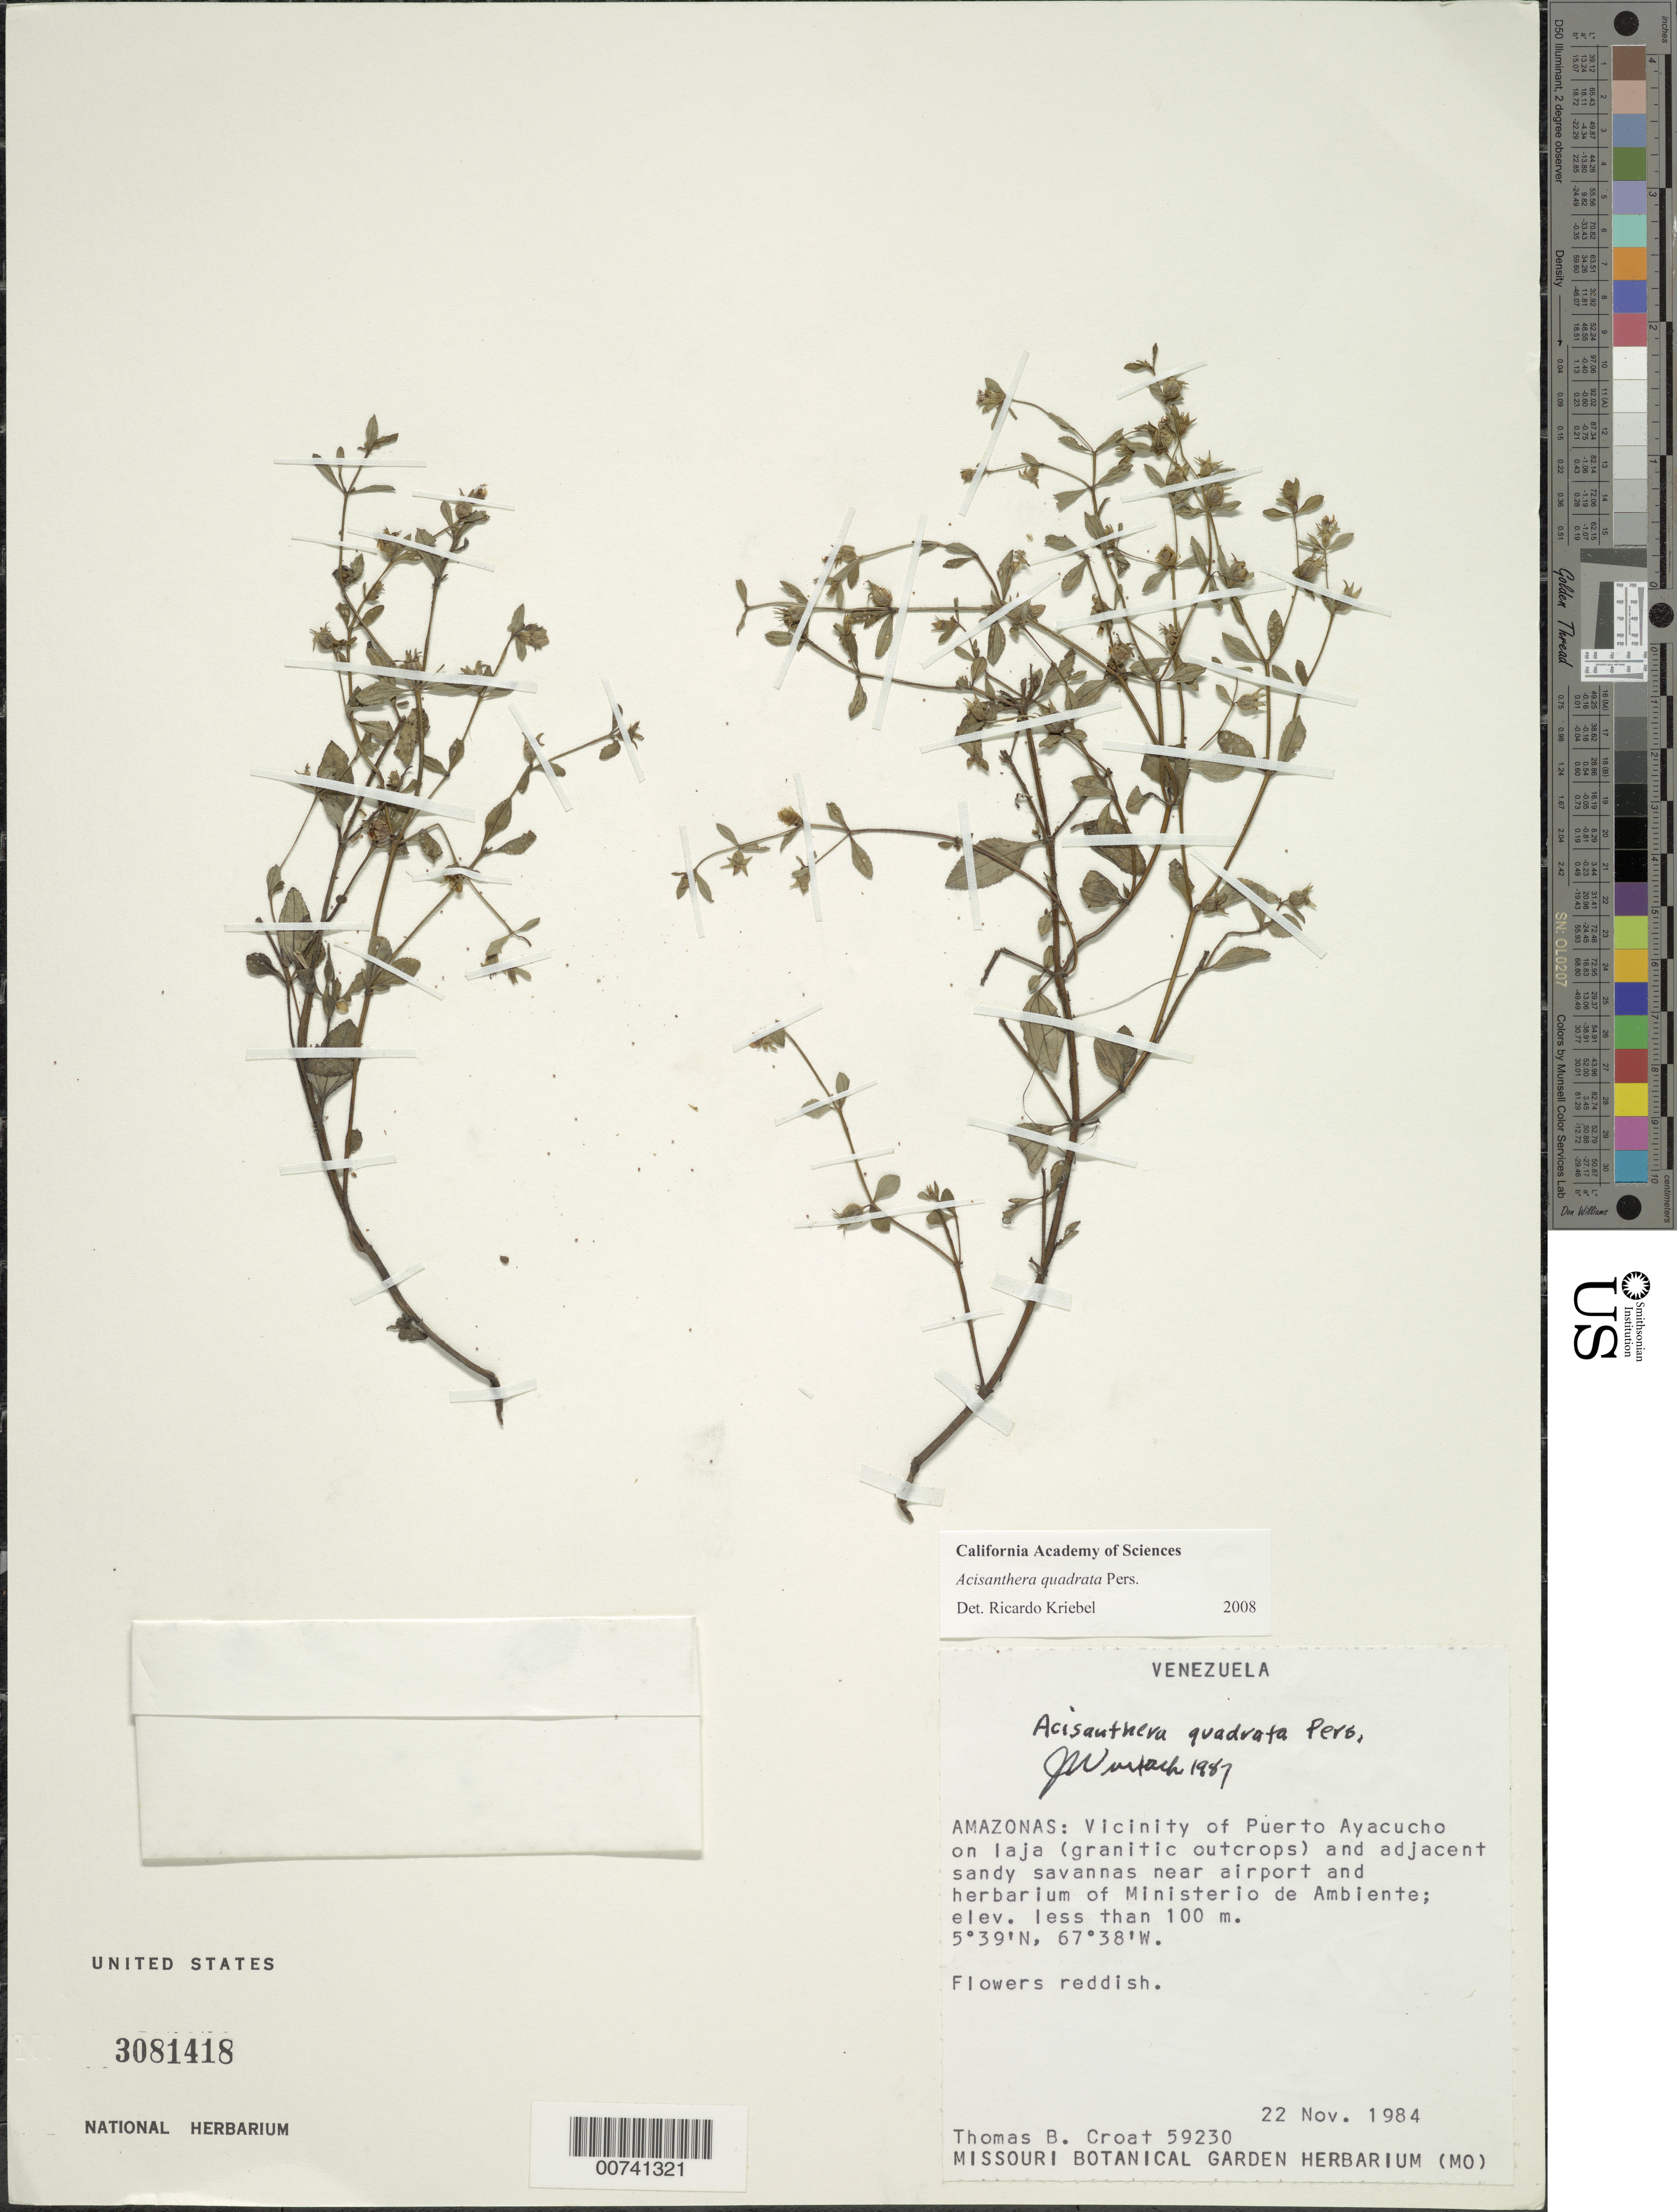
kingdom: Plantae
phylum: Tracheophyta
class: Magnoliopsida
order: Myrtales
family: Melastomataceae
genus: Acisanthera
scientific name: Acisanthera erecta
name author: Gleason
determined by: Nunes da Silva, Diego, (RB), Jardim Botanico do Rio de Janeiro - Herbario (BRAZIL)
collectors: T. B. Croat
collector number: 59230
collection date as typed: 22-Nov-84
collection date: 1984-11-22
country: Venezuela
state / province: Amazonas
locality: Puerto Ayacucho, Ministerío de Ambiente, near airport and herbarium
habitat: Laja and adjacent sandy savannas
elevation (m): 100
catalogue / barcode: US 3081418